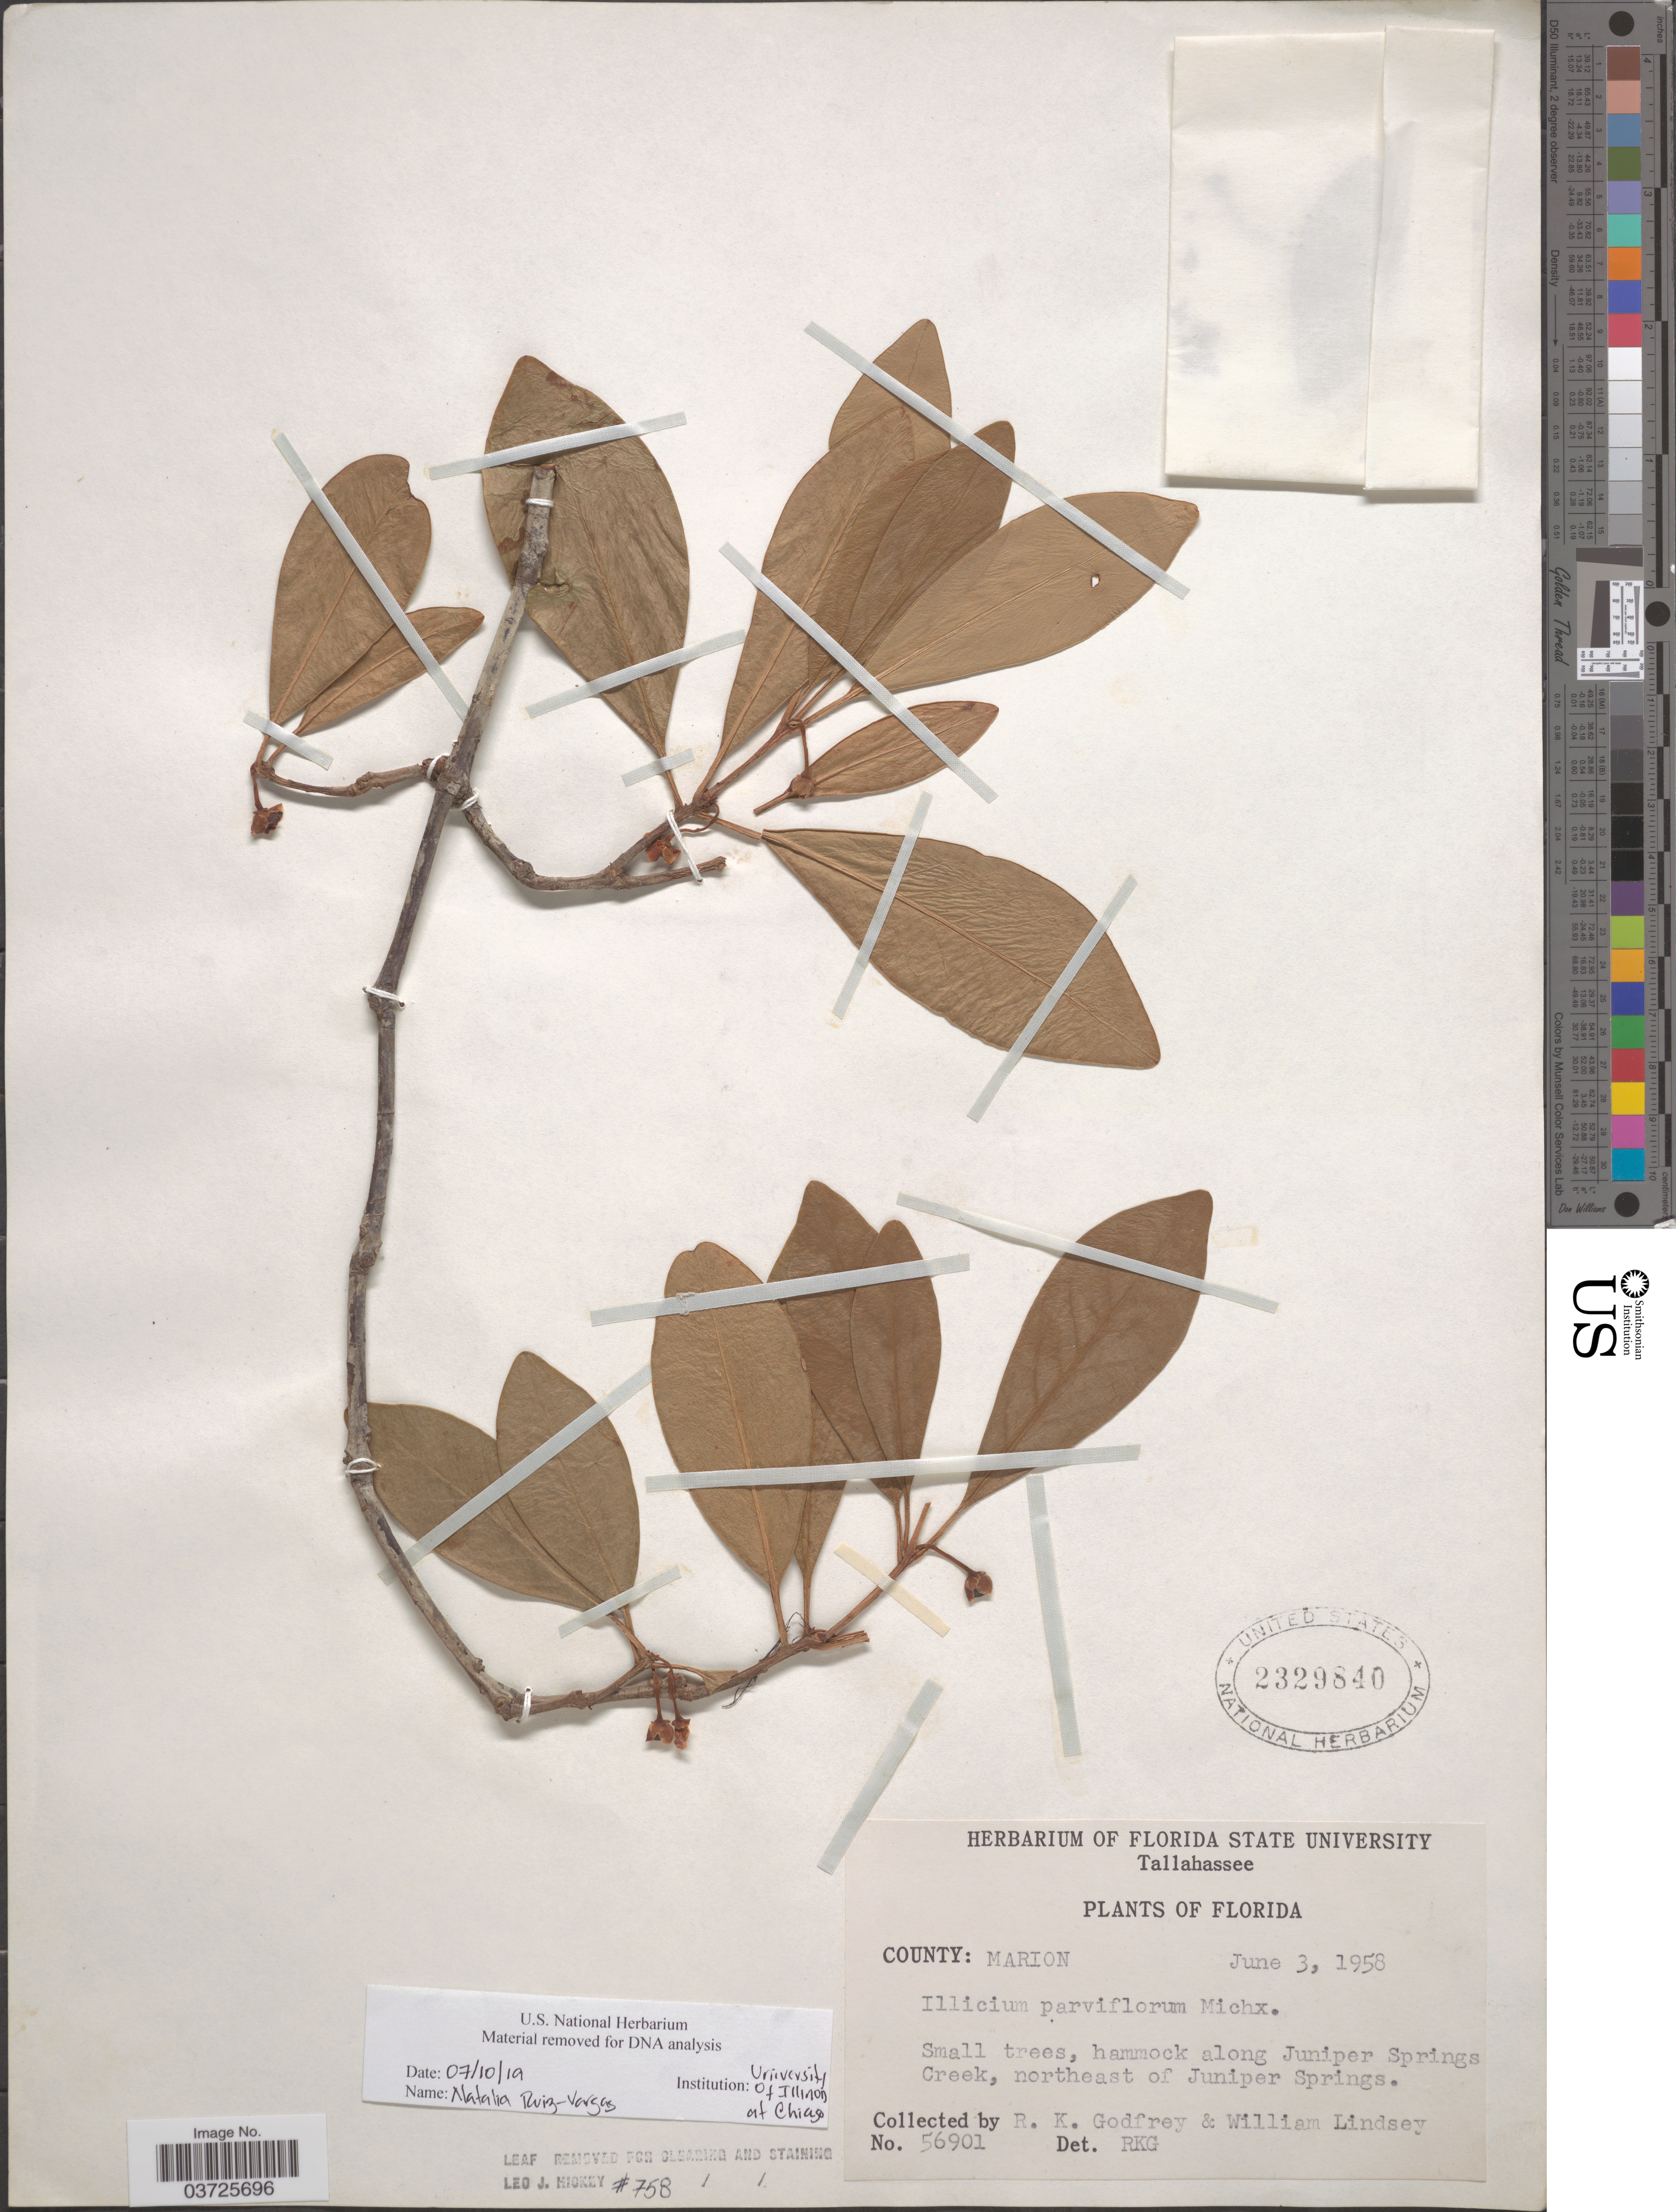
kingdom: Plantae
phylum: Tracheophyta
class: Magnoliopsida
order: Austrobaileyales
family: Schisandraceae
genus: Illicium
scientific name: Illicium parviflorum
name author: Michx. ex Vent.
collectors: R. K. Godfrey & W. Lindsey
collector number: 56901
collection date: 1958-06-03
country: United States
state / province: Florida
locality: Tallahassee. Hammock along Juniper Springs Creek, northeast of Juniper Springs.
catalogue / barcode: US 2329840